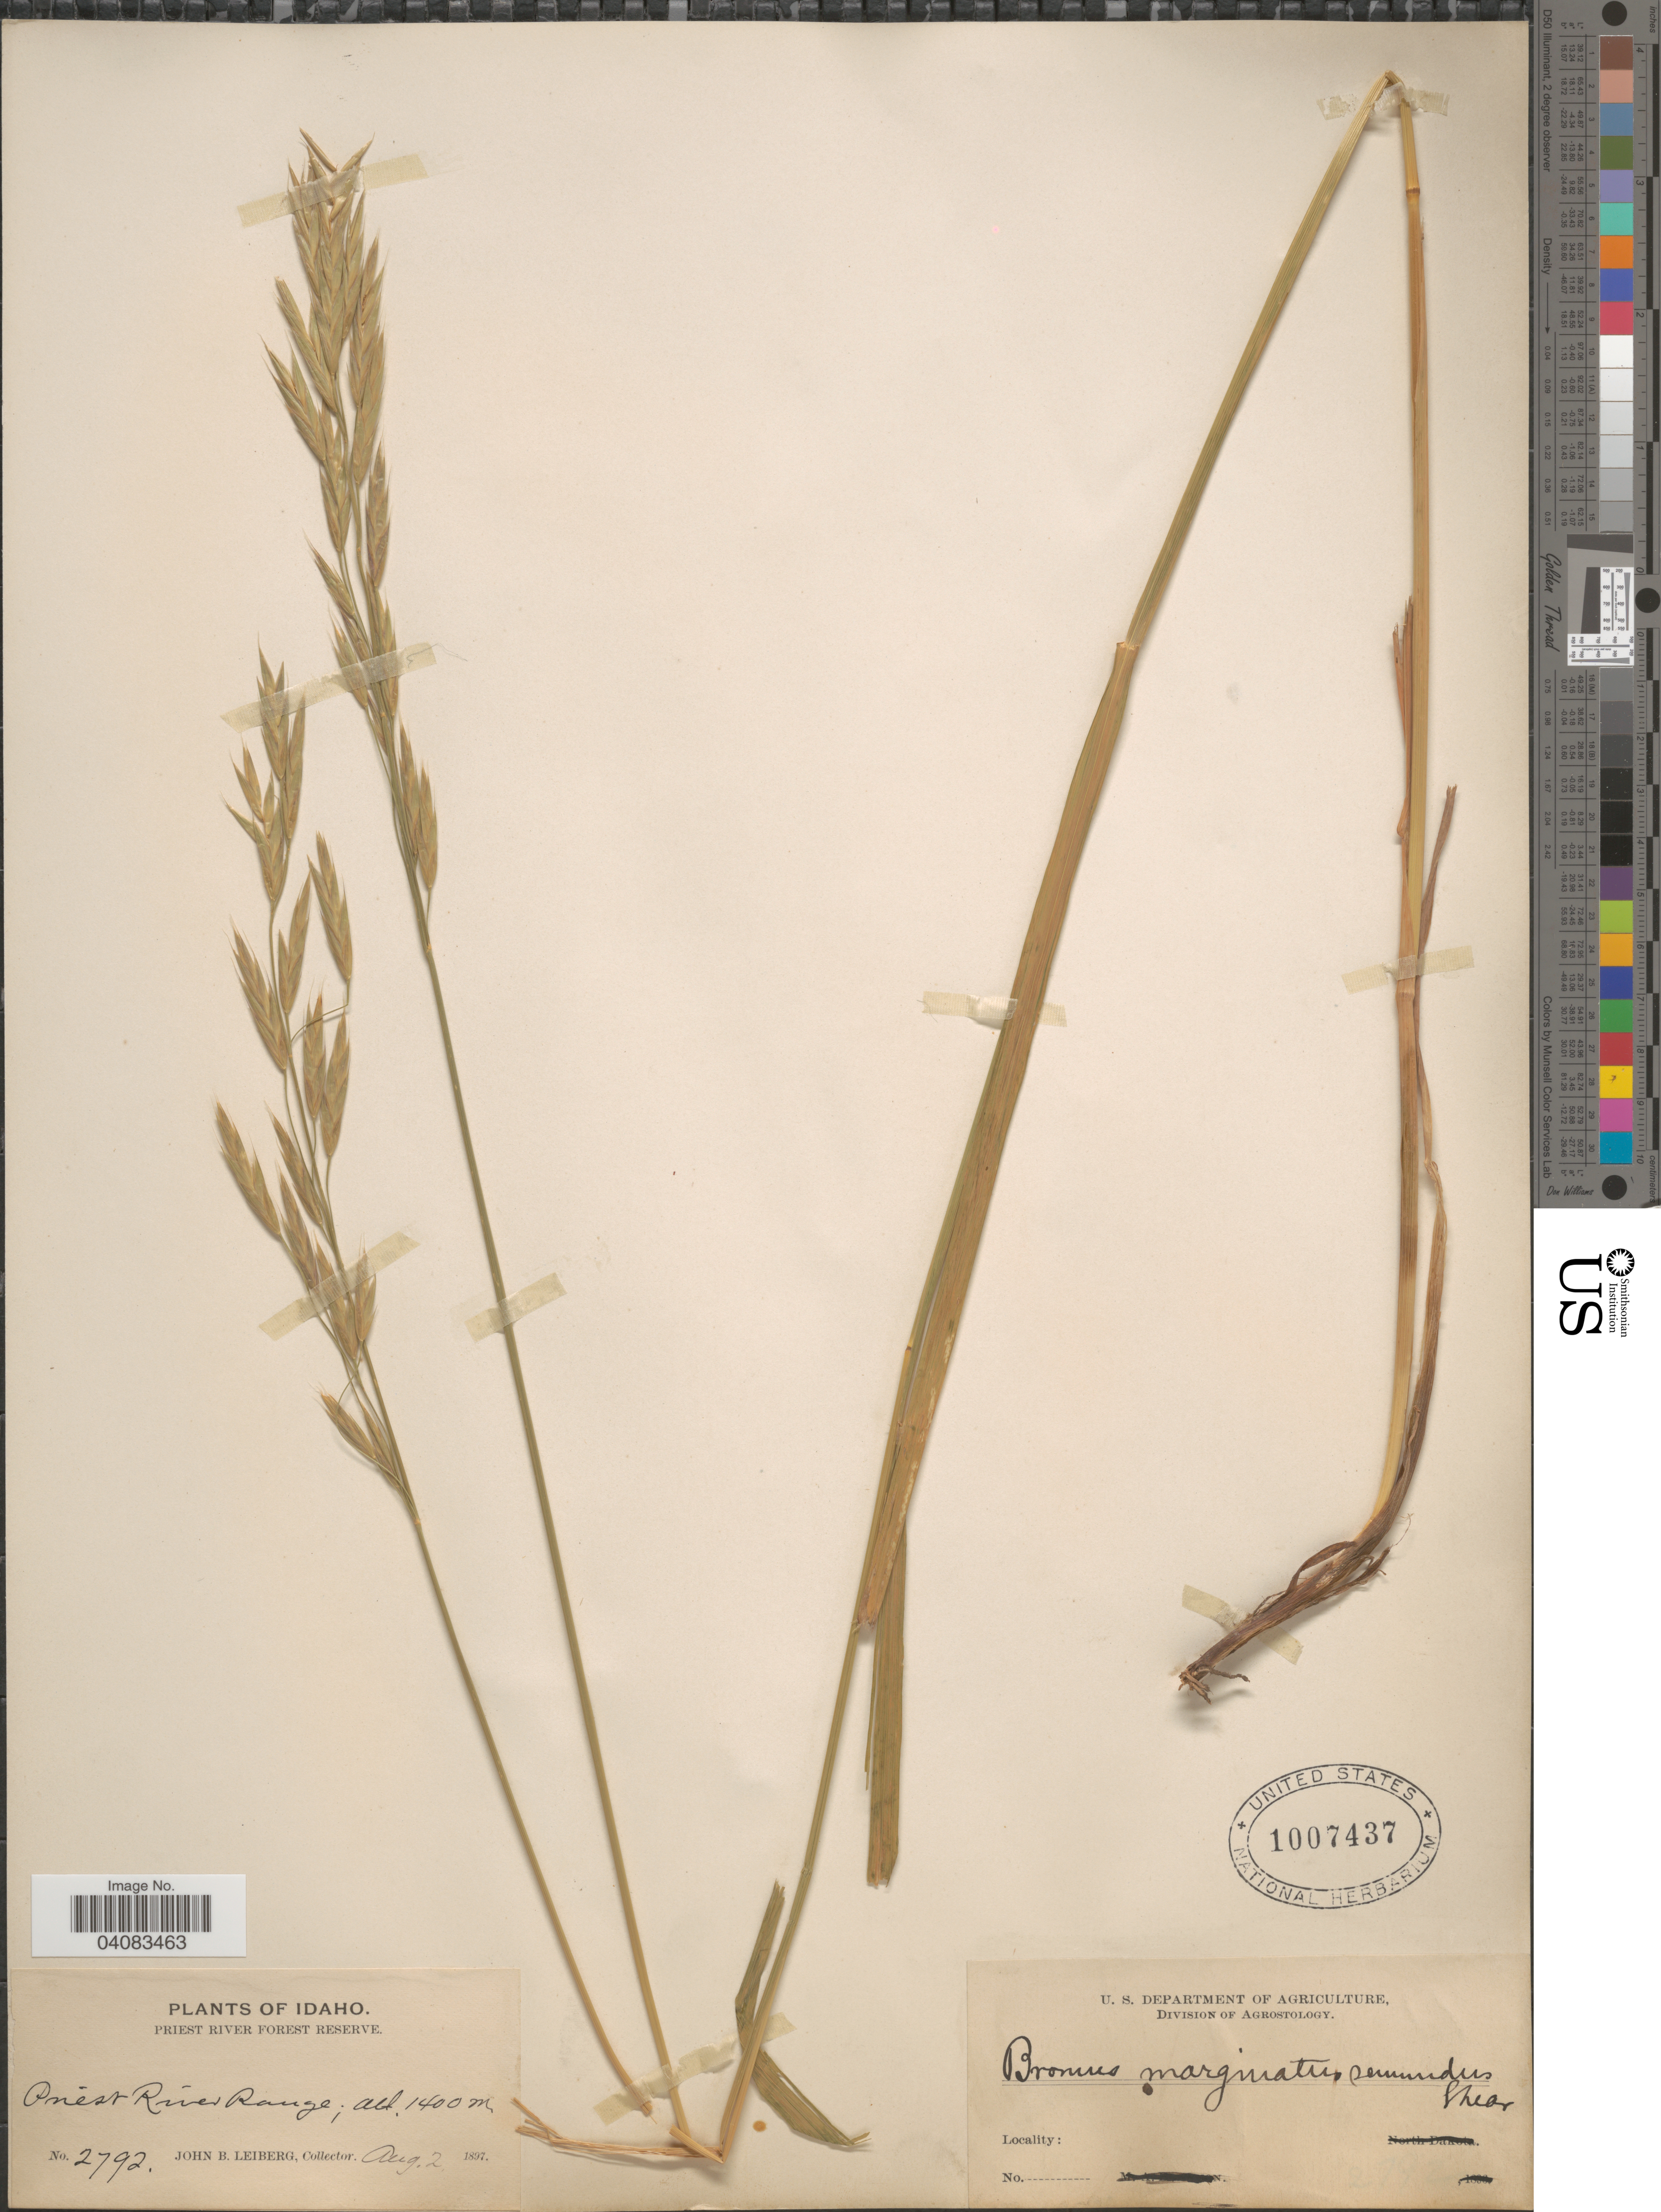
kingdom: Plantae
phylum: Tracheophyta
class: Liliopsida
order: Poales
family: Poaceae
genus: Bromus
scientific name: Bromus marginatus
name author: Nees ex Steud.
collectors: J. B. Leiberg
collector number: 2792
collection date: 1897-08-02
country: United States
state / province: Idaho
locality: Priest River Forest Reserve. Priest River Range.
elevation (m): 1400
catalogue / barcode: US 1007437